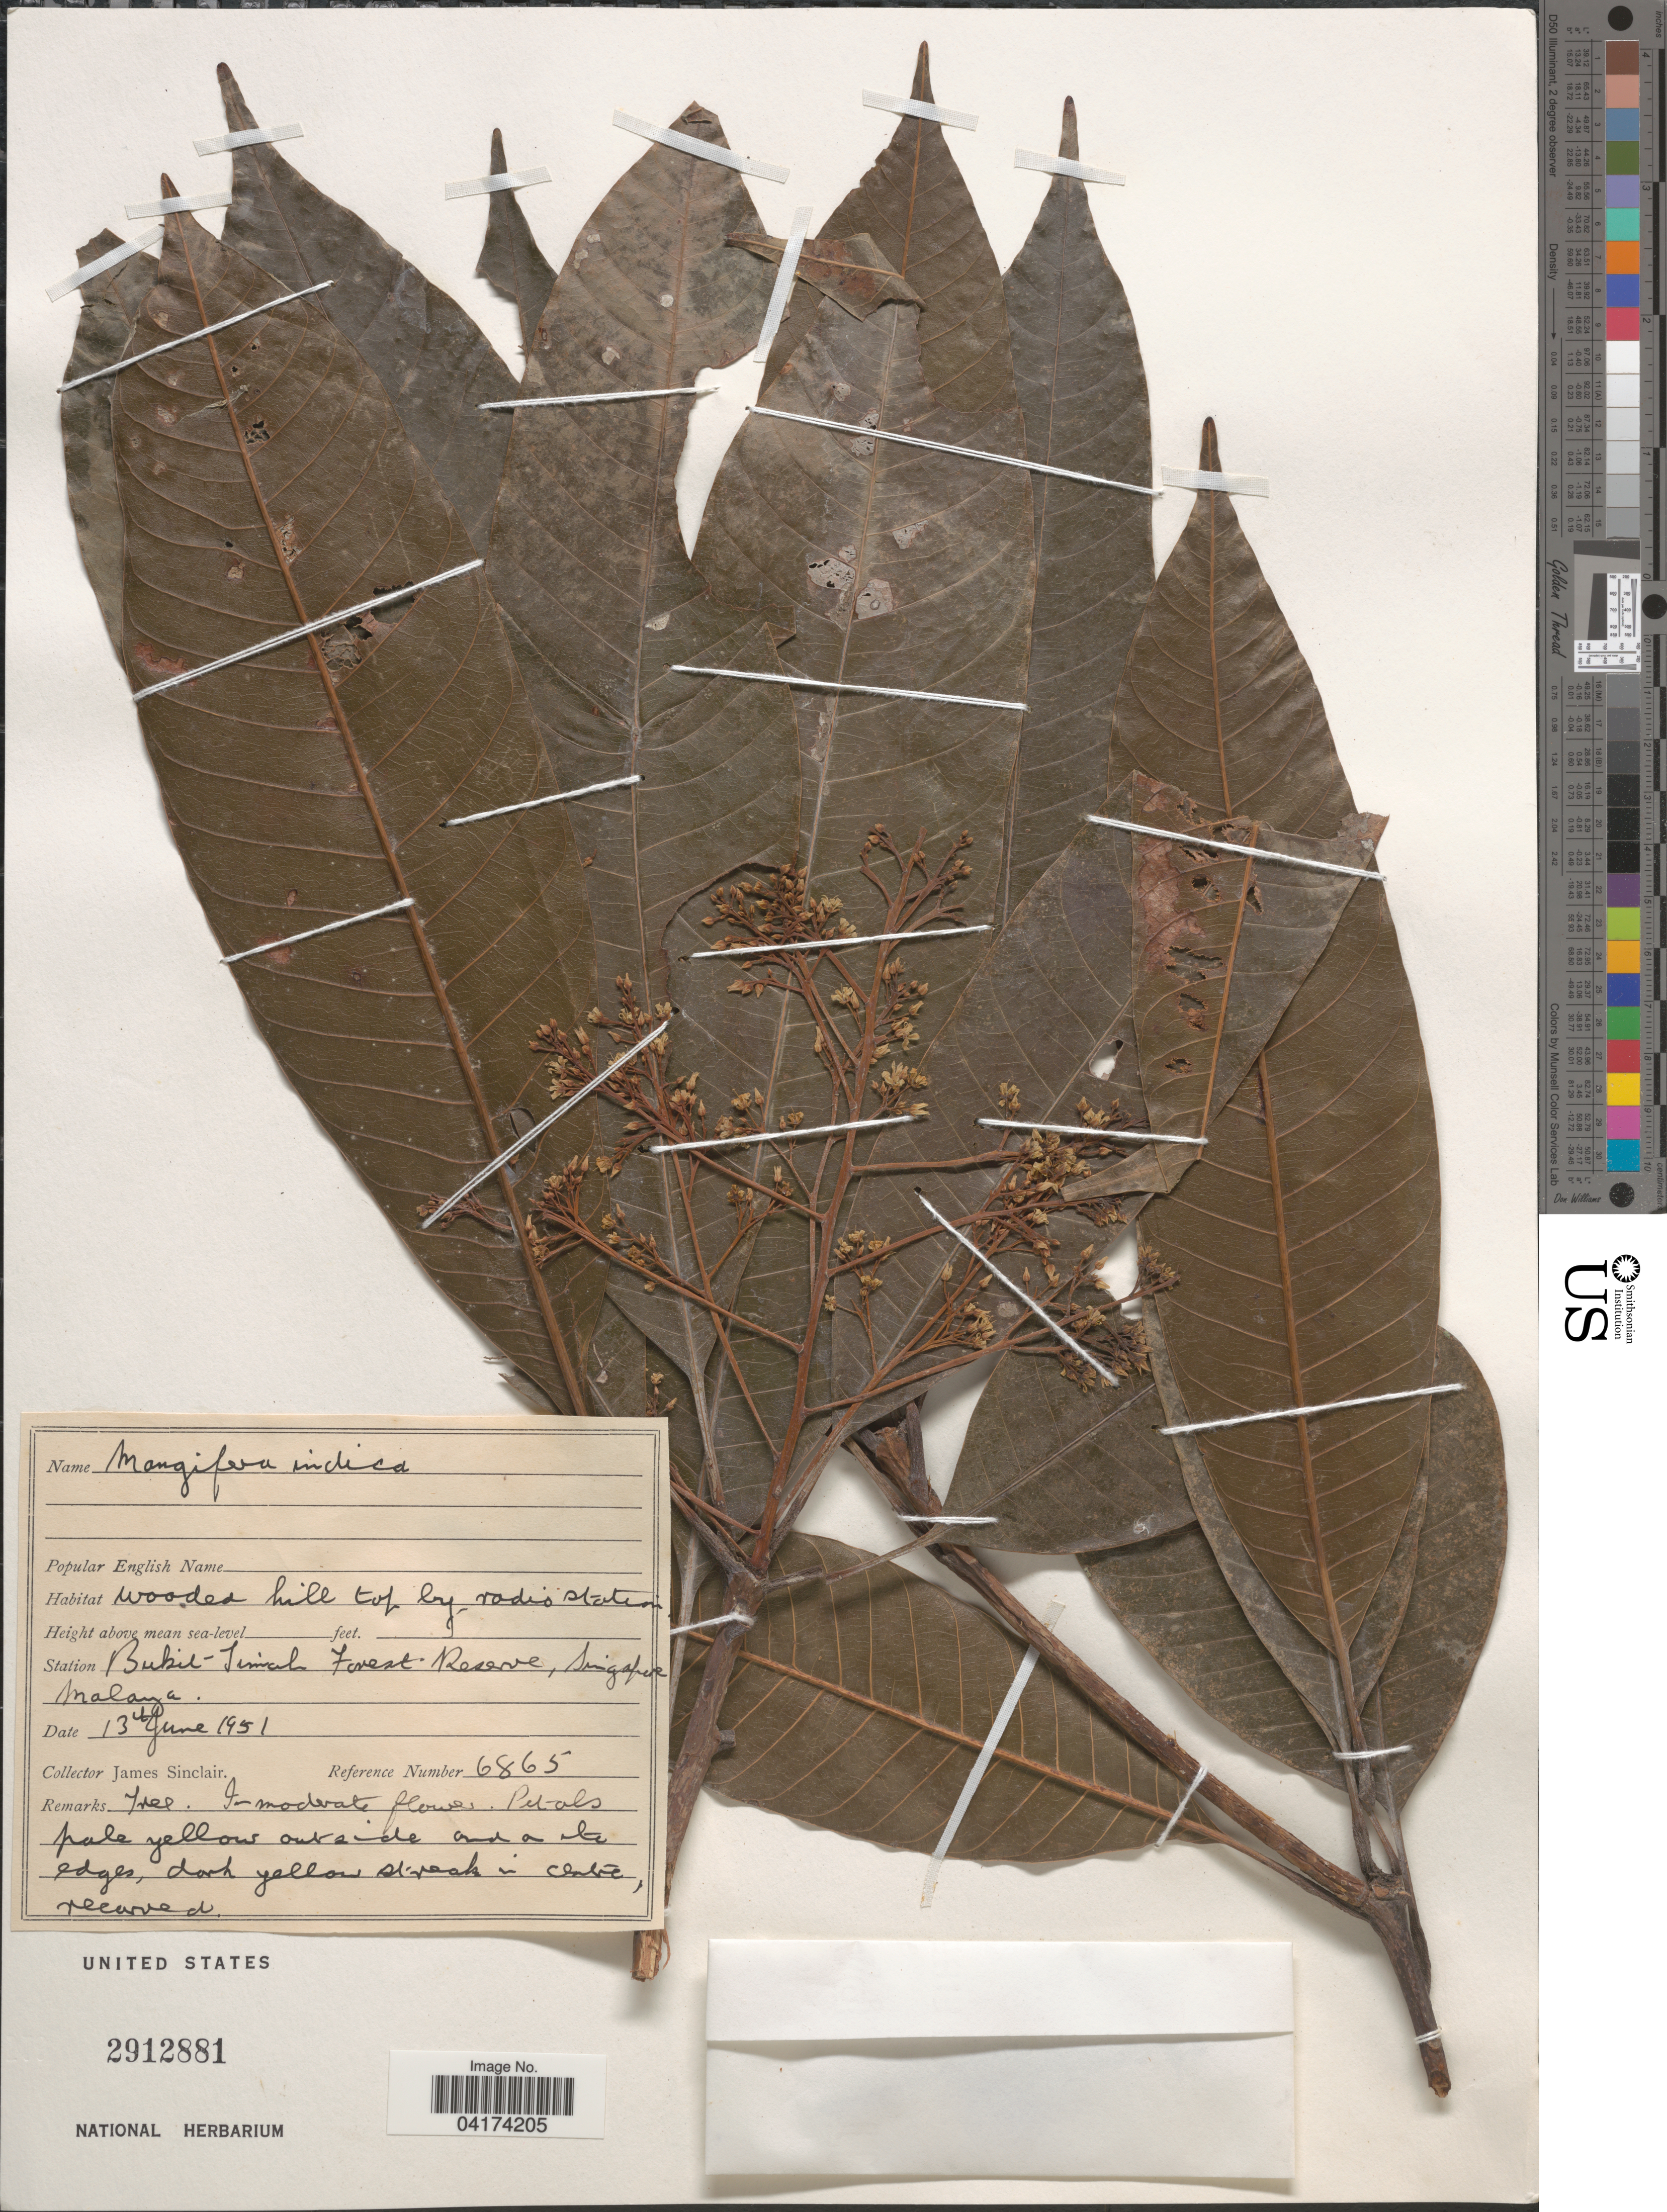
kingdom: Plantae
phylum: Tracheophyta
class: Magnoliopsida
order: Sapindales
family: Anacardiaceae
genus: Mangifera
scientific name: Mangifera indica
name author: L.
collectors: J. Sinclair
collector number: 6865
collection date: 1951-06-13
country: Singapore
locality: Bukil-Timah Forest Reserve. Malaya.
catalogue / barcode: US 2912881